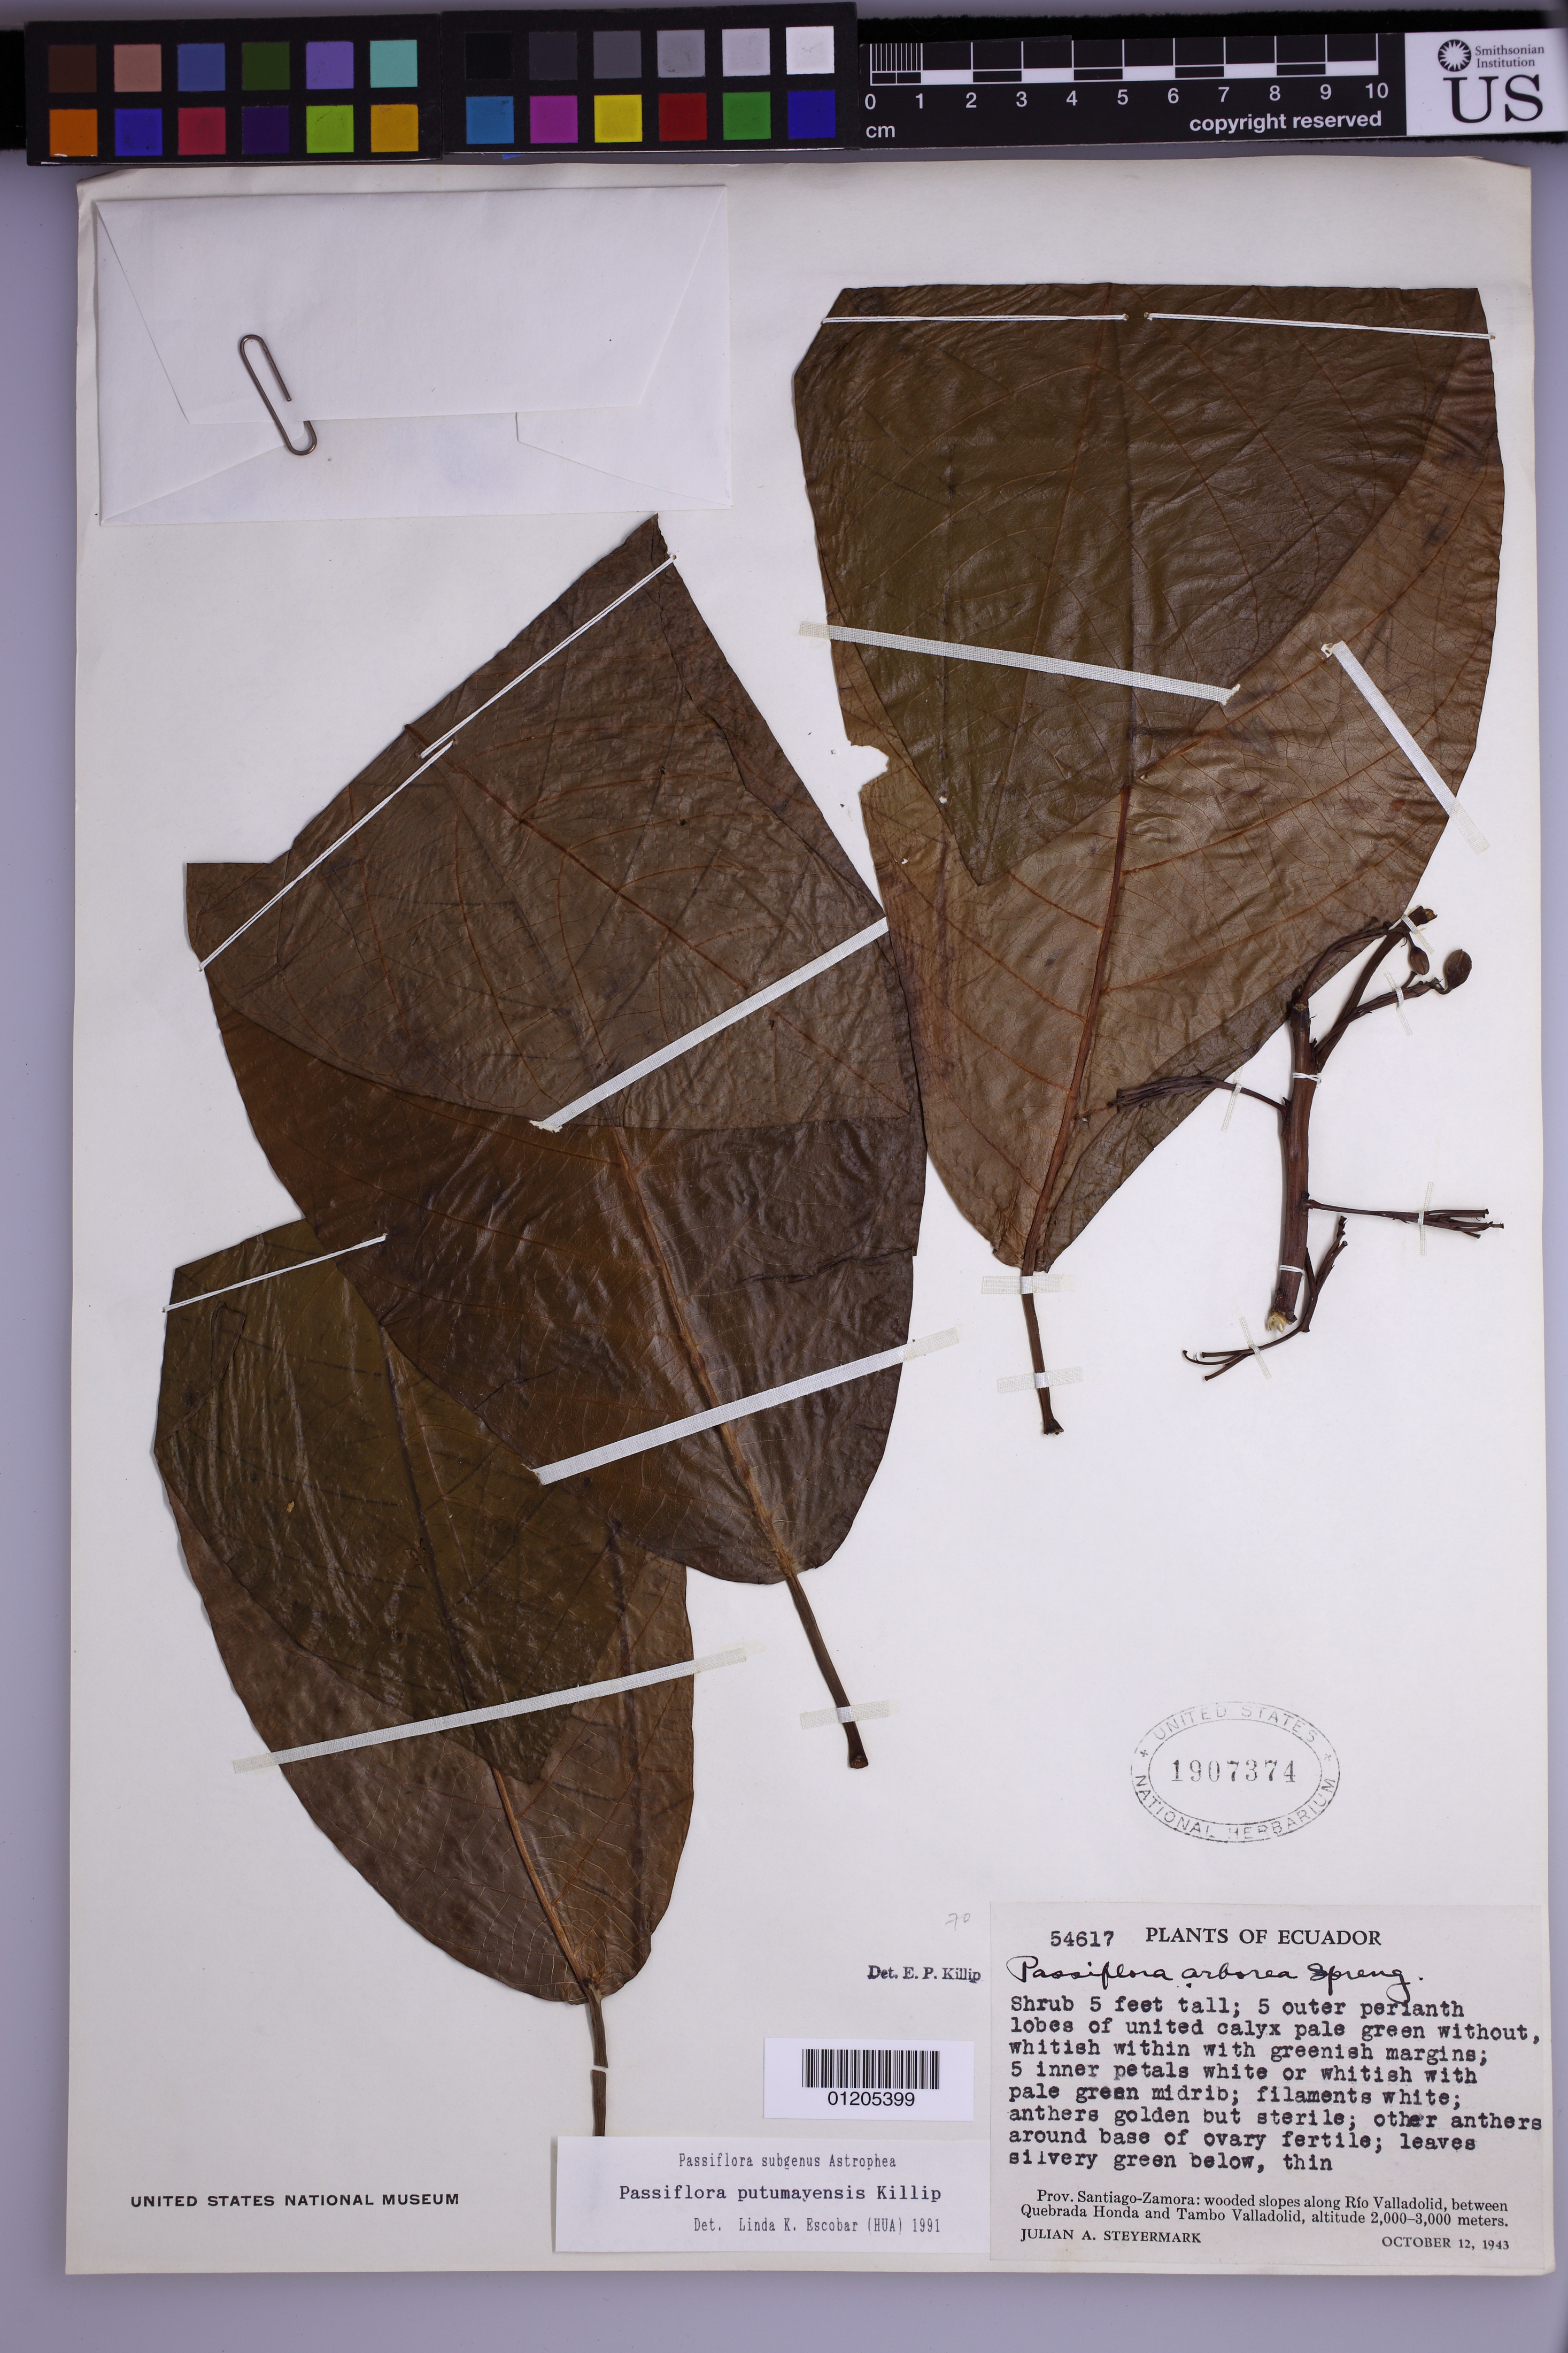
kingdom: Plantae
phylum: Tracheophyta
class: Magnoliopsida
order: Malpighiales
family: Passifloraceae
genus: Passiflora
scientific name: Passiflora putumayensis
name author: Killip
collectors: J. Steyermark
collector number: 54617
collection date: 1943-10-12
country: Ecuador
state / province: Zamora-Chinchipe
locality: Prov. Santiago-Zamora: wooded slopes along Rio Valladolid, between Quebrada Honda and Tambo Valladolid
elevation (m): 2000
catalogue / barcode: US 1907374